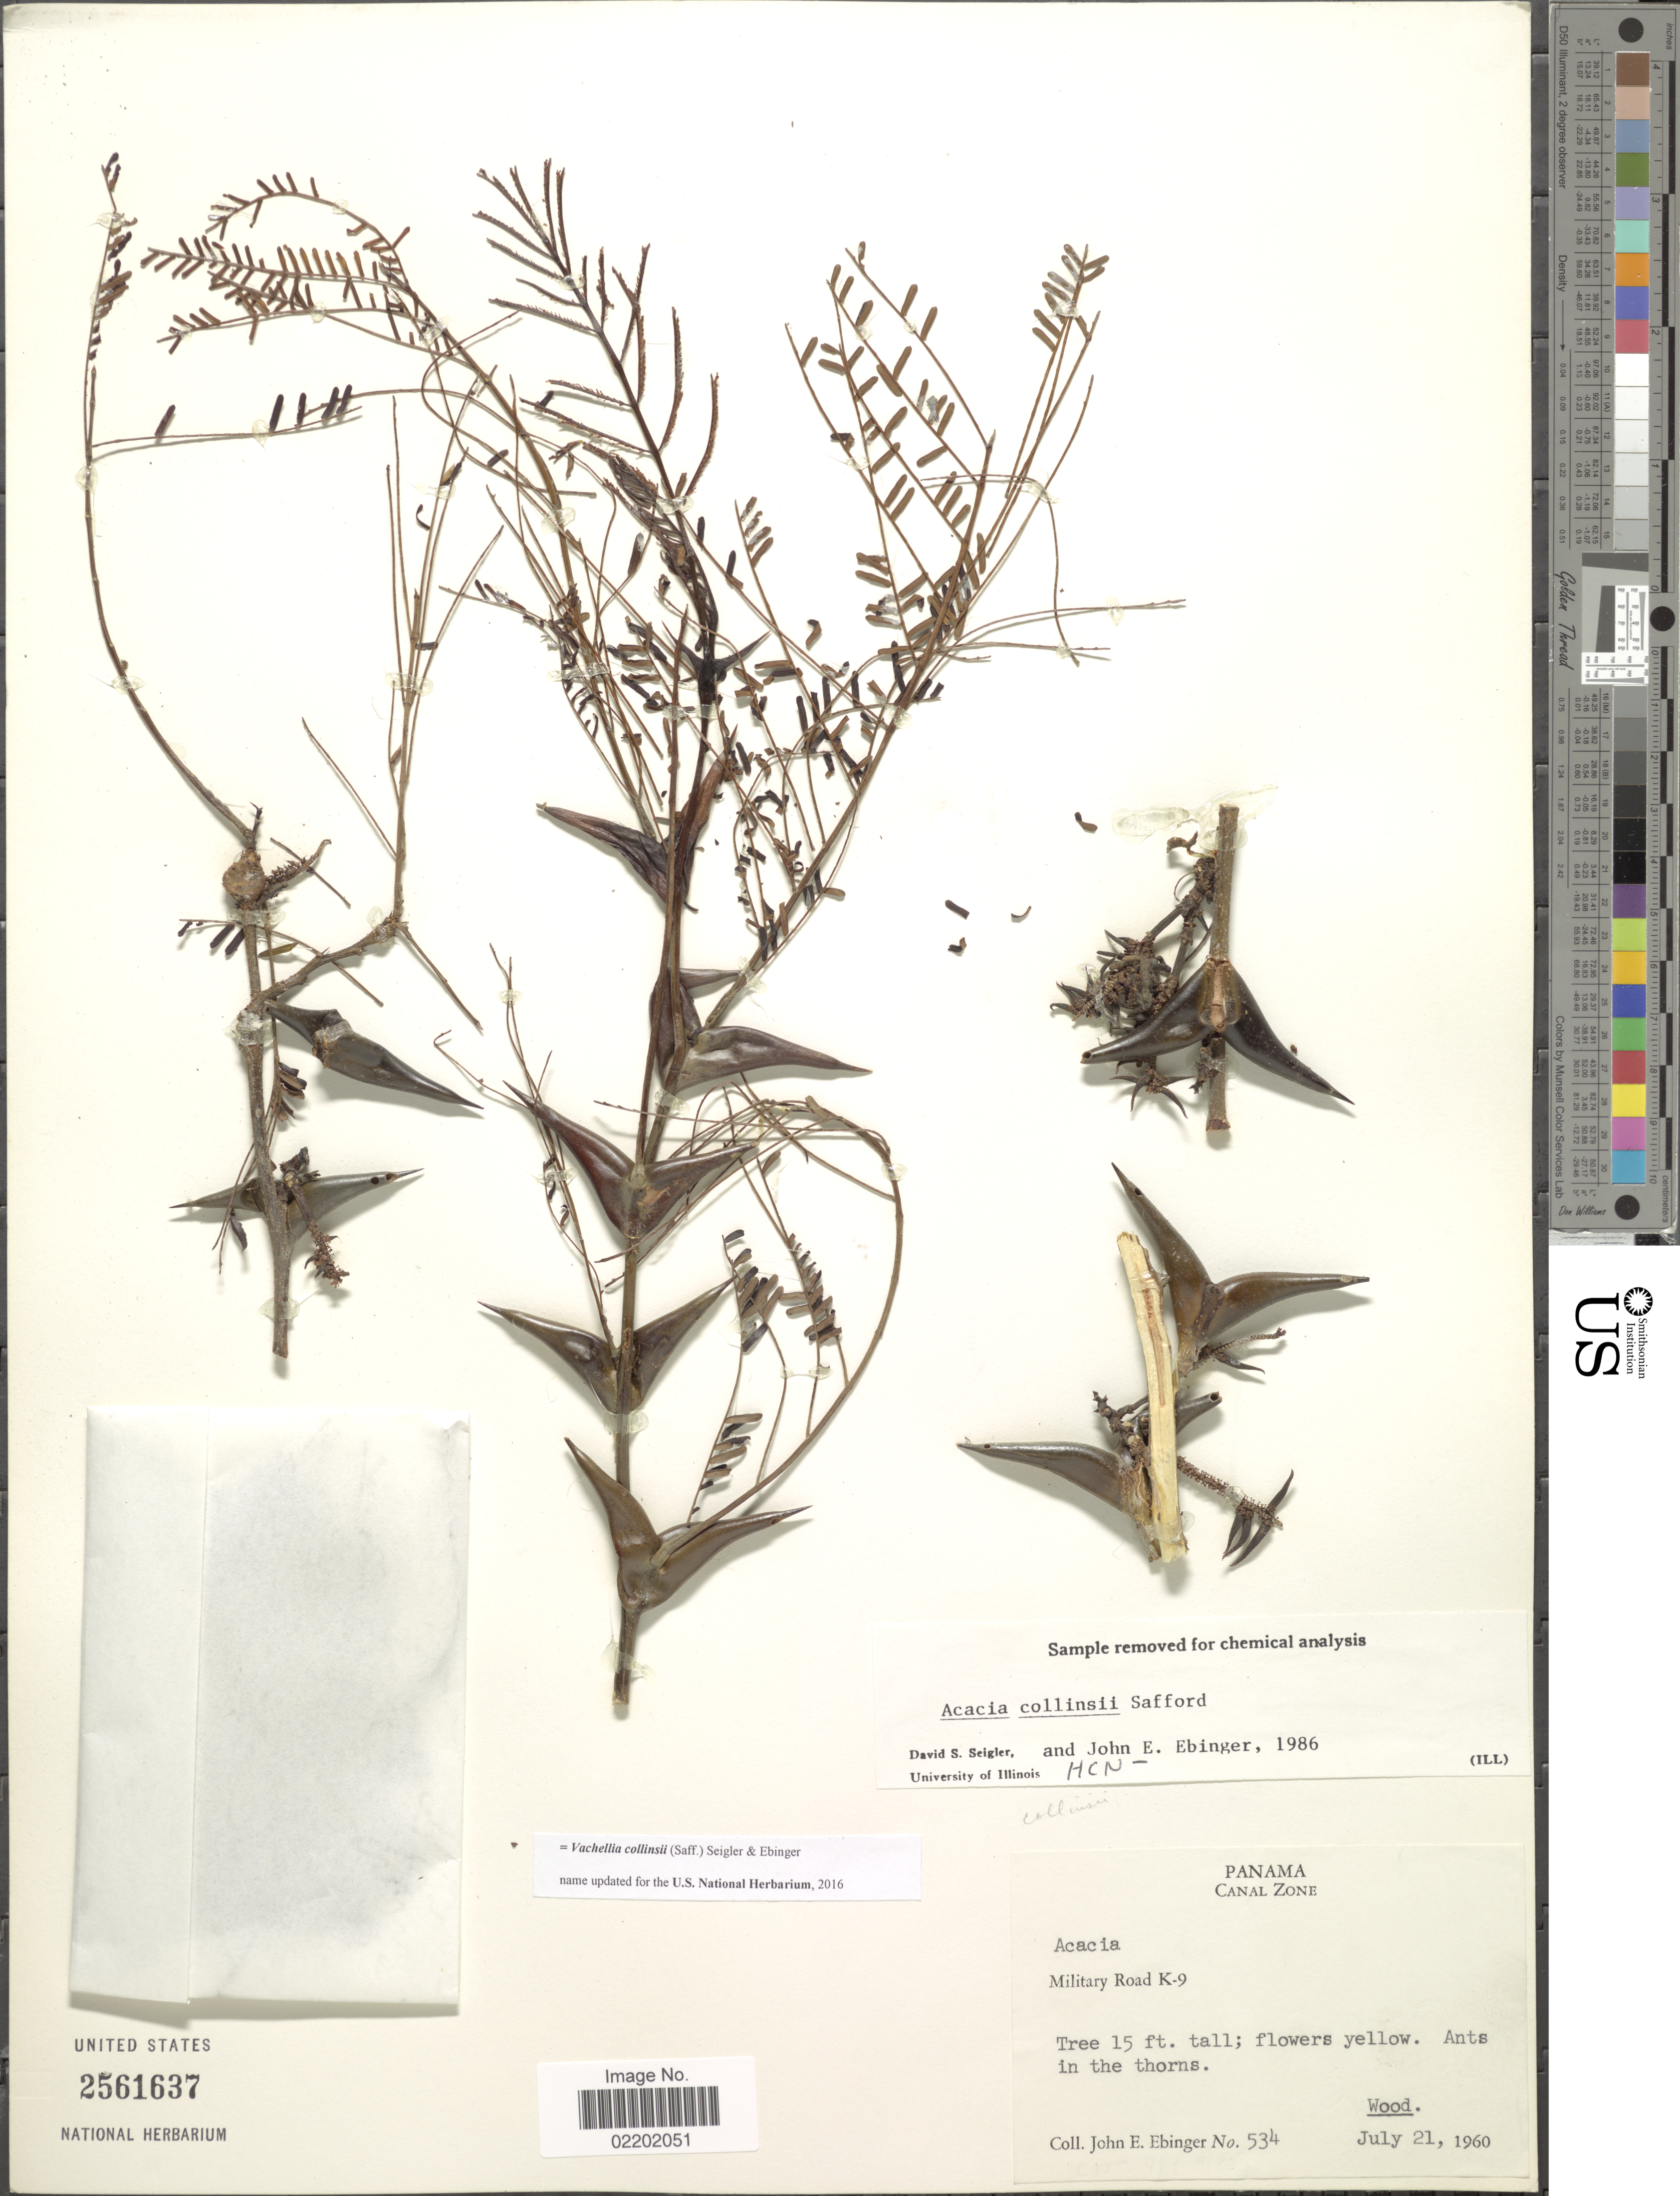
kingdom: Plantae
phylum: Tracheophyta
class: Magnoliopsida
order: Fabales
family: Fabaceae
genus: Vachellia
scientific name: Vachellia collinsii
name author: (Saff.) Seigler & Ebinger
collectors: J. Ebinger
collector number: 534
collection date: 1960-07-21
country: Panama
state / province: Colón / Panamá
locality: Canal Zone, Ants in the thorns, Wood, Military Road K-9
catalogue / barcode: US 2561637